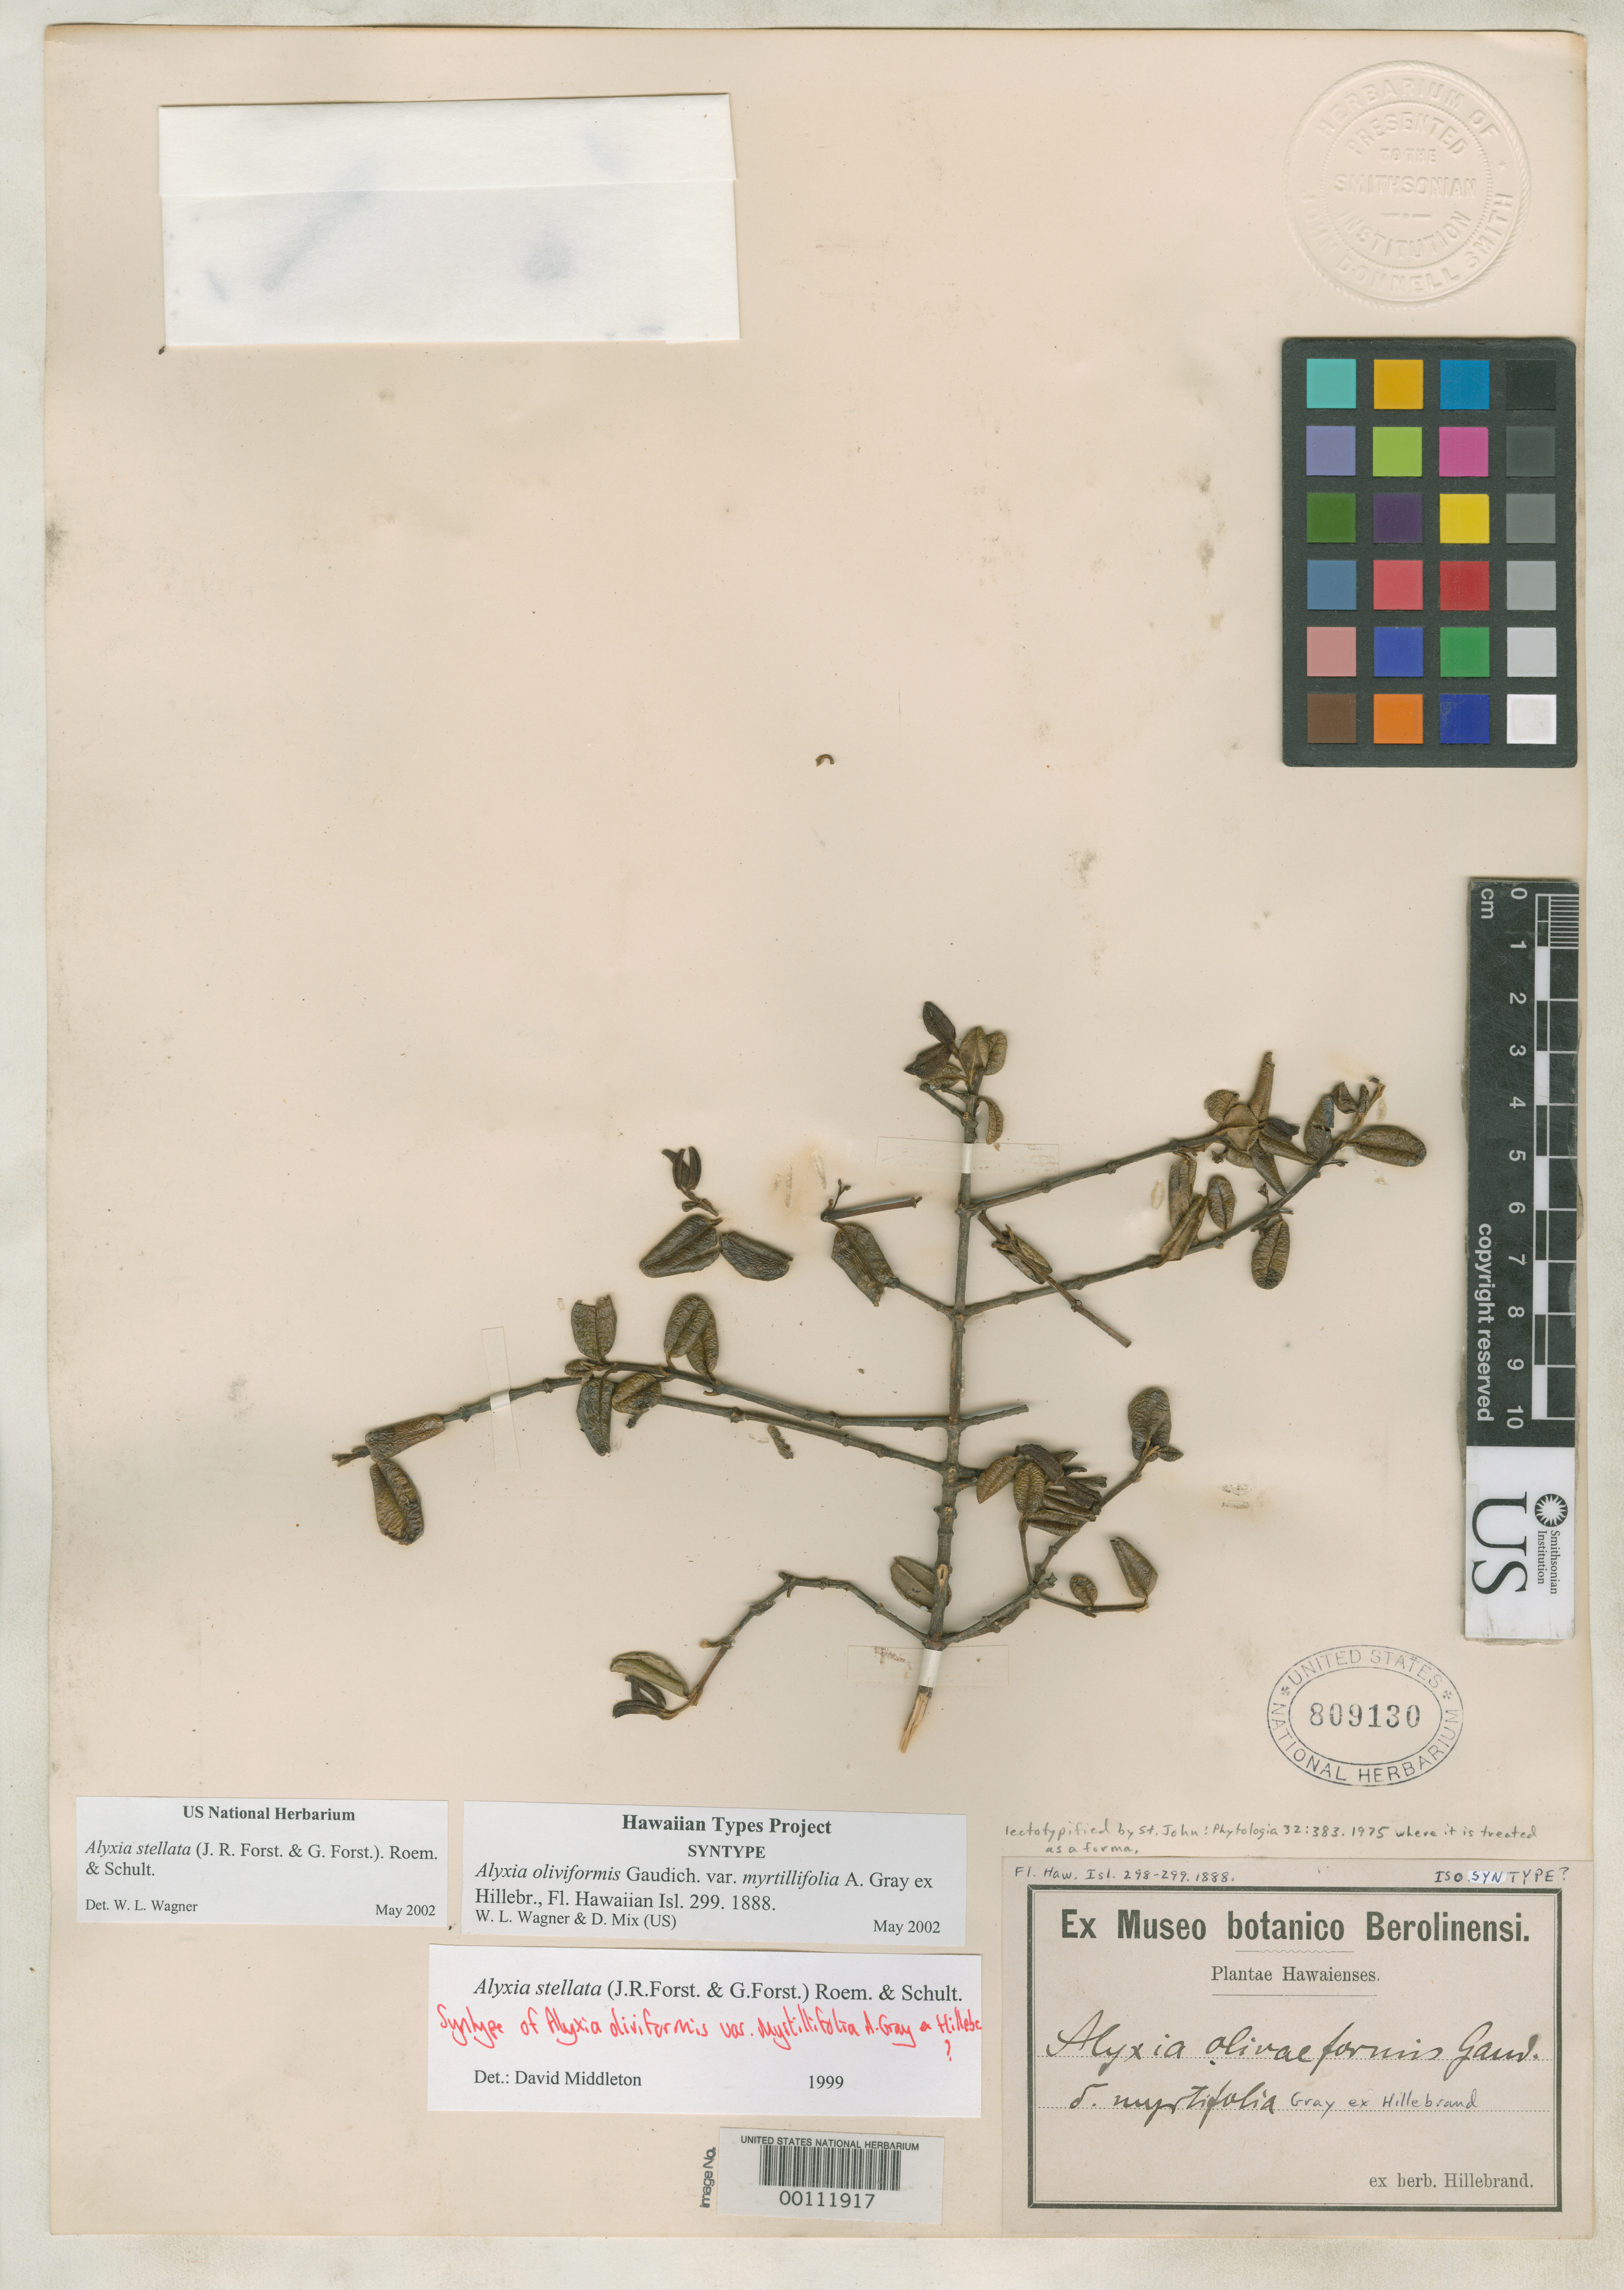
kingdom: Plantae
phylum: Tracheophyta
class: Magnoliopsida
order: Gentianales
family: Apocynaceae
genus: Alyxia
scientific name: Alyxia stellata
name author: (J.R. Forst. & G. Forst.) Roem. & Schult.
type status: Isolectotype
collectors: W. Hillebrand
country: United States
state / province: Hawaii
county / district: Maui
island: Maui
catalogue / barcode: US 809130